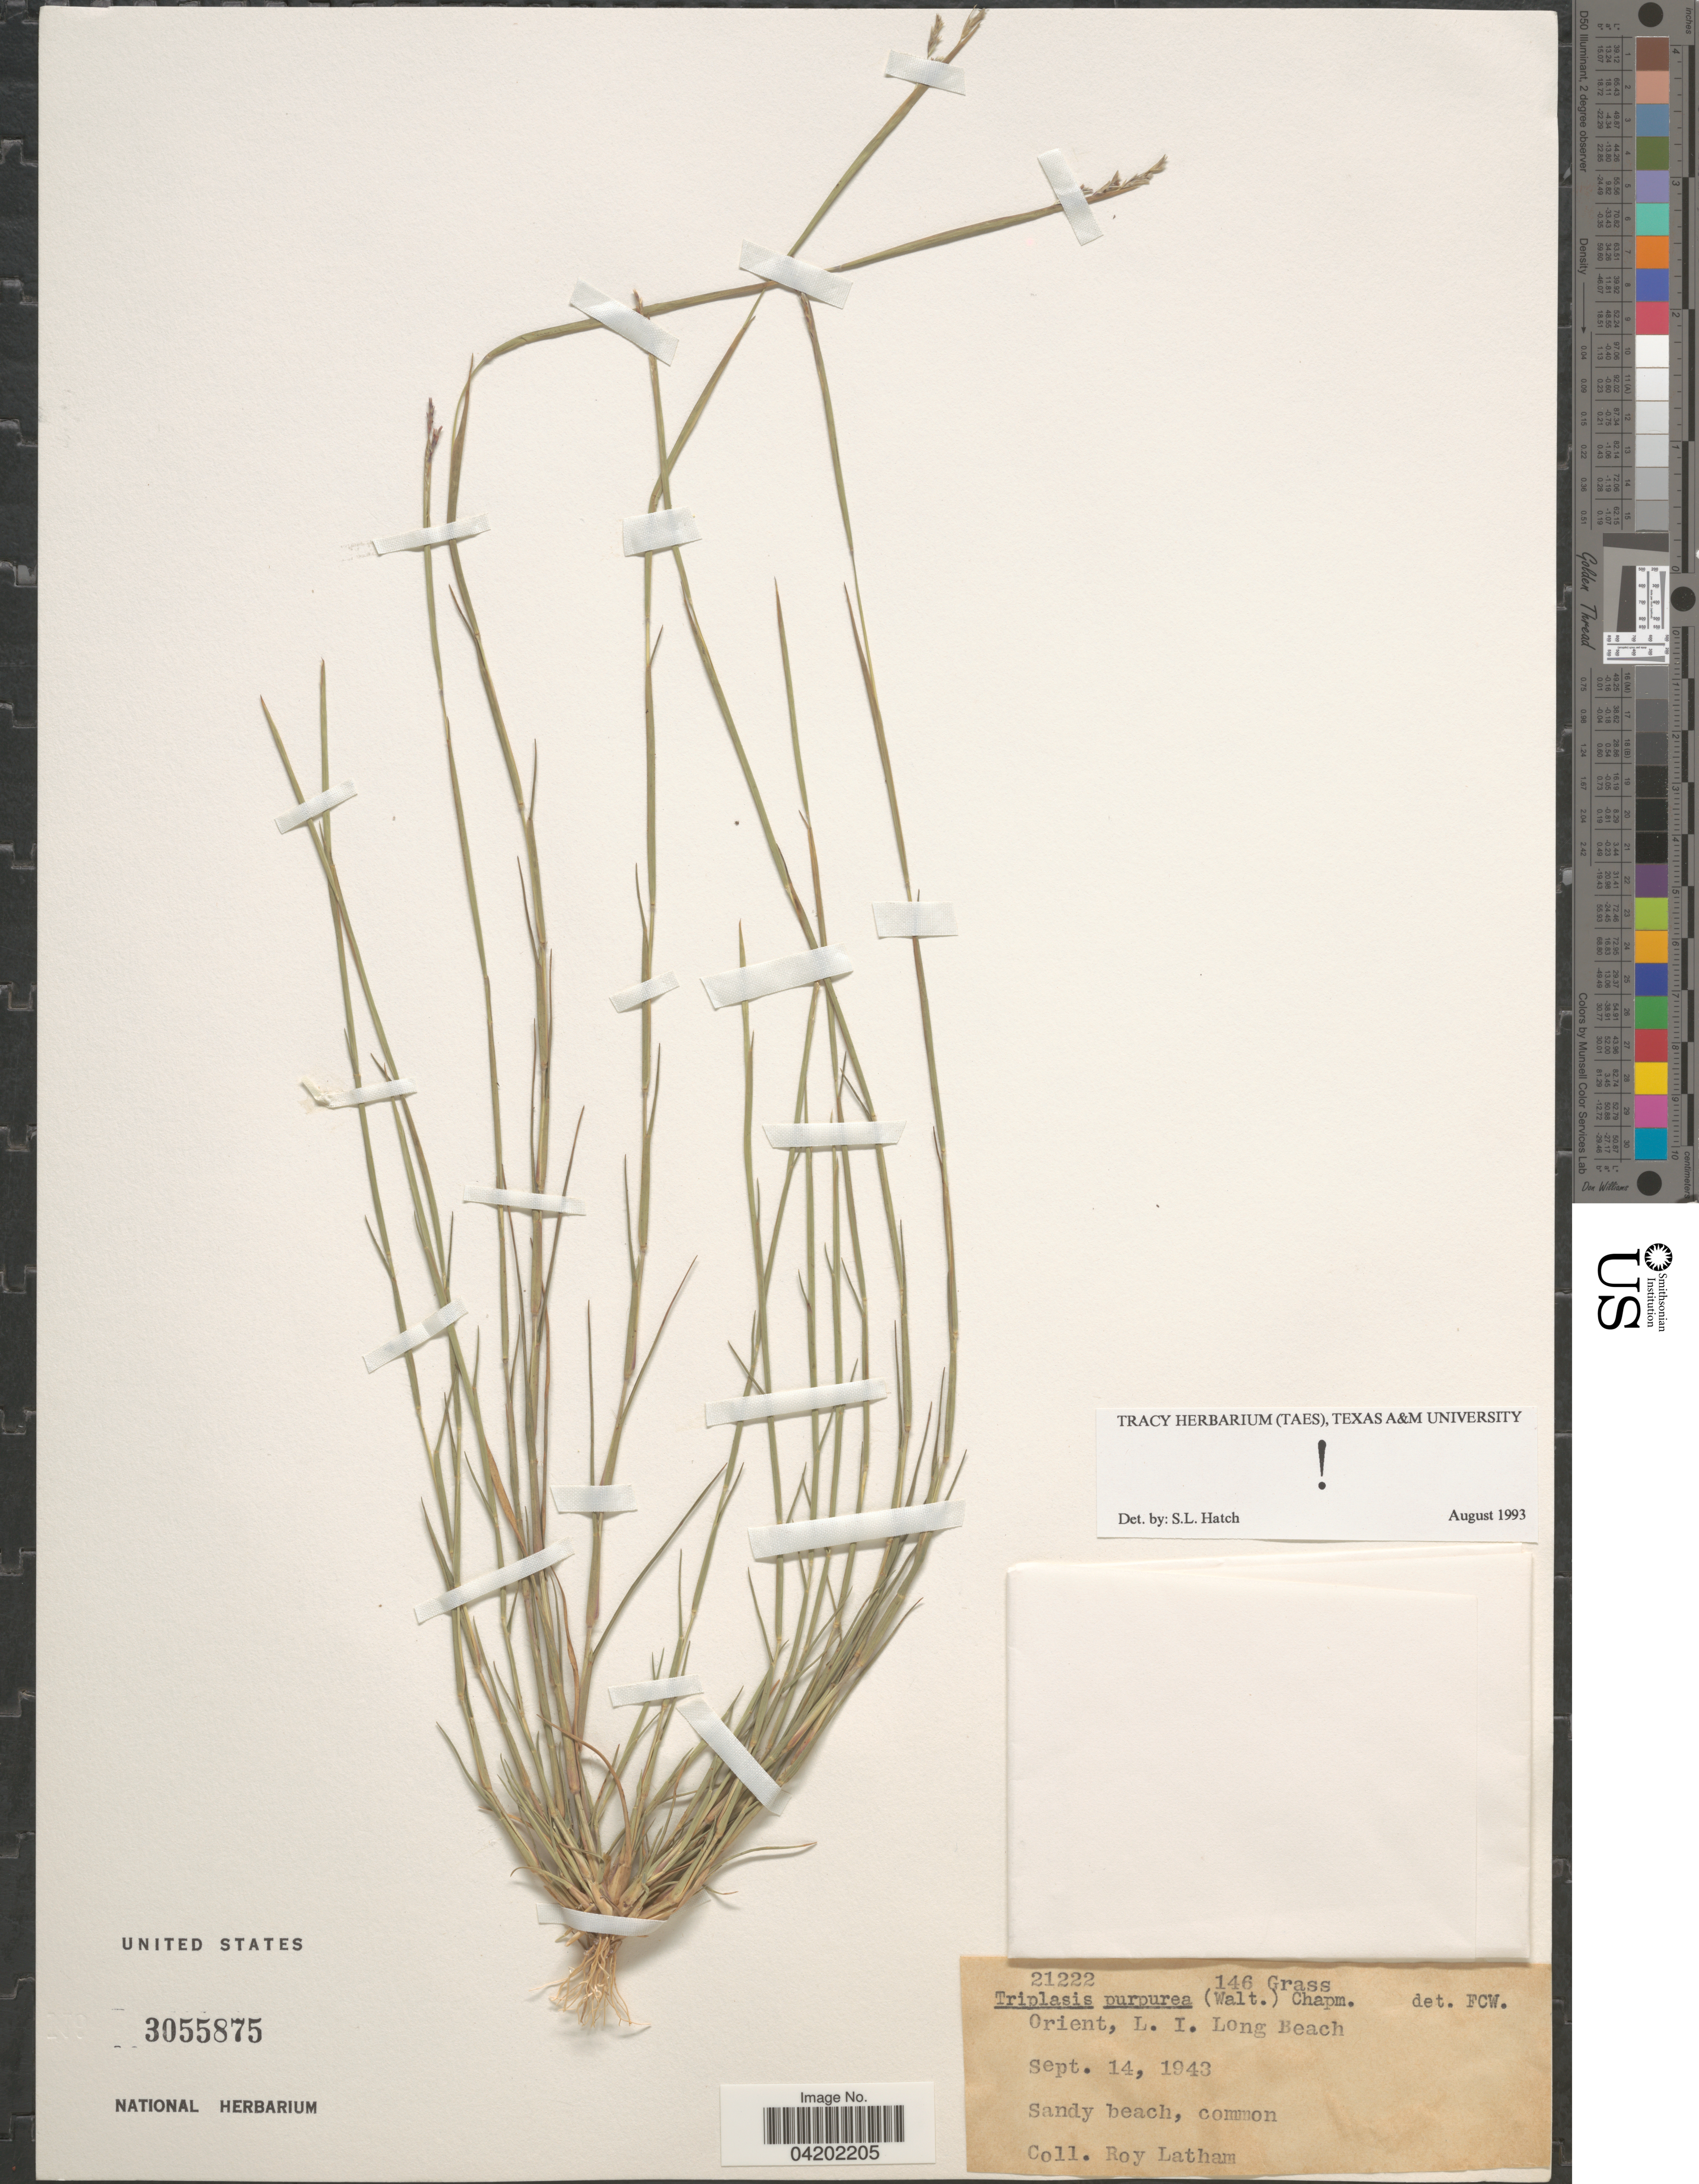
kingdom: Plantae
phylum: Tracheophyta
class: Liliopsida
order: Poales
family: Poaceae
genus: Triplasis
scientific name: Triplasis purpurea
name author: (Walter) Chapm.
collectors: R. Latham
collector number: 21222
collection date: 1943-09-14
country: United States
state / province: New York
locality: Orient, L. I. Long Beach. Sandy beach, common.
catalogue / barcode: US 3055875